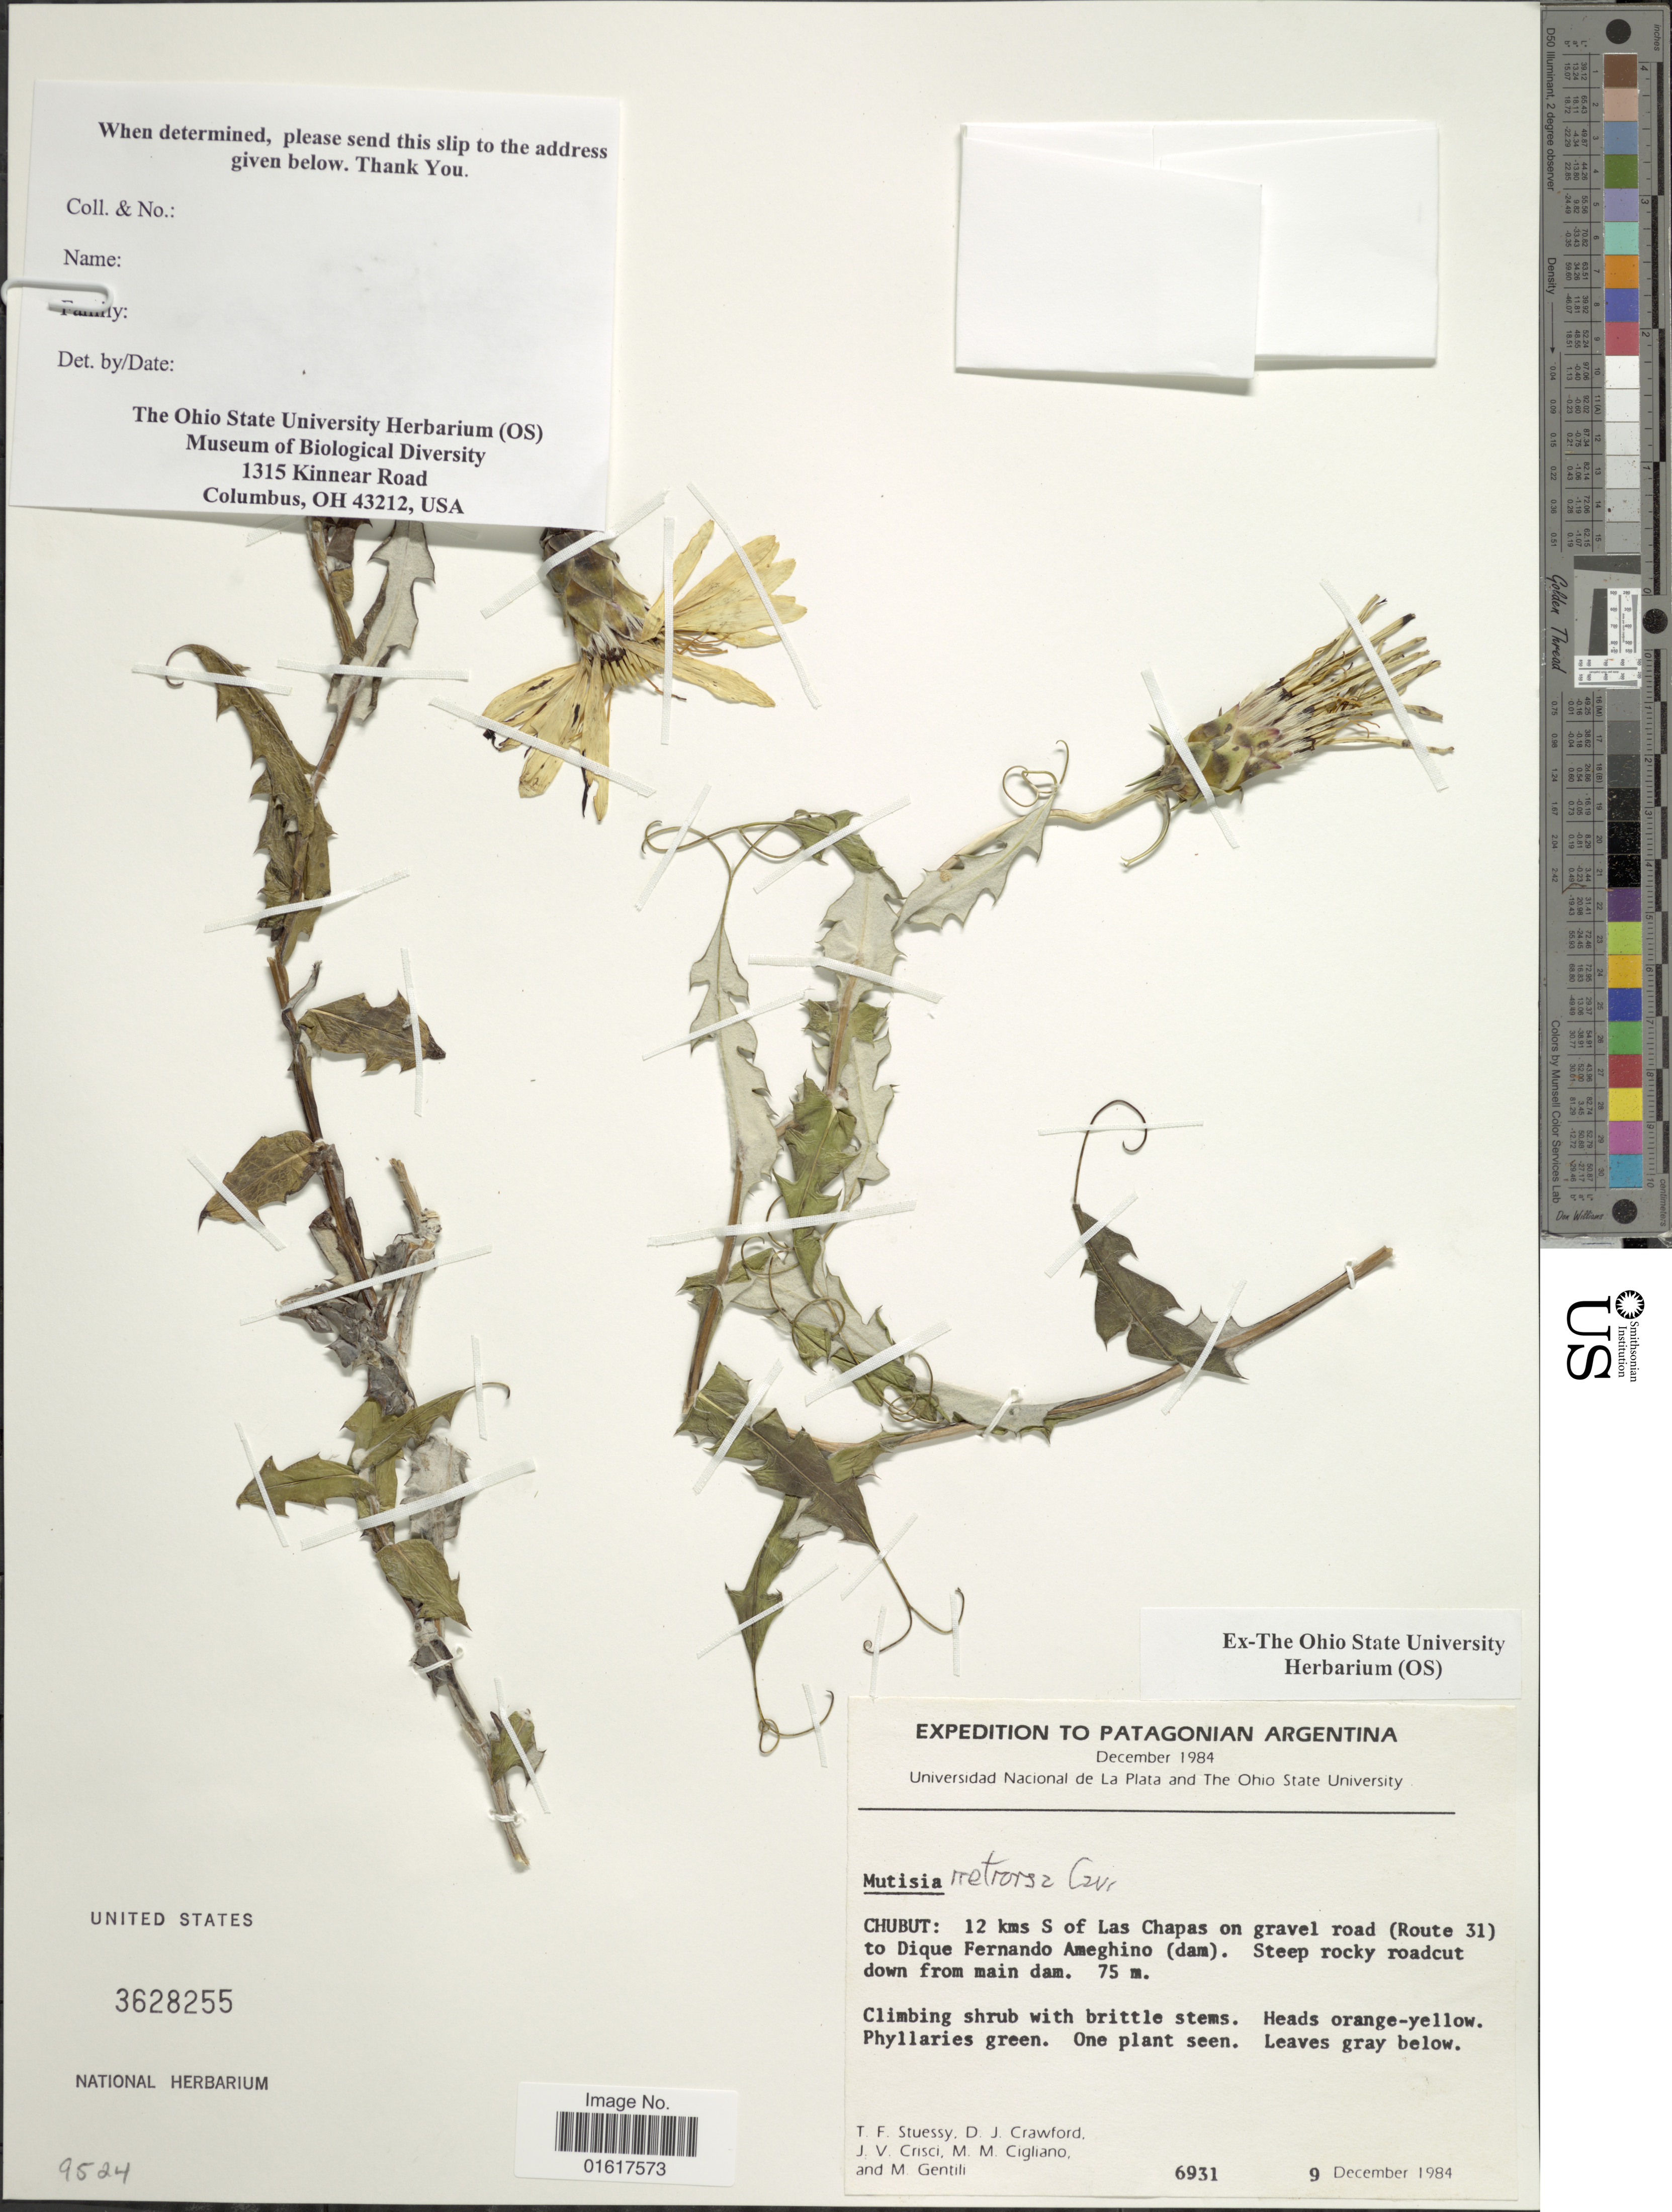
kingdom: Plantae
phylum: Tracheophyta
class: Magnoliopsida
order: Asterales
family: Asteraceae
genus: Mutisia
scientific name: Mutisia retrorsa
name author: Cav.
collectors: T. Stuessy, D. Crawford, J. Crisci, M. Cigliano & M. Gentili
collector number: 6931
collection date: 1984-12-09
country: Argentina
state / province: Chubut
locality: Patagonian Argentina. 12 kms S of Las Chapas on gravel road (Route 31) to Dique Fernando Ameghino (dam). Steep rocky roadcut down from main dam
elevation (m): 75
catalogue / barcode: US 3628255